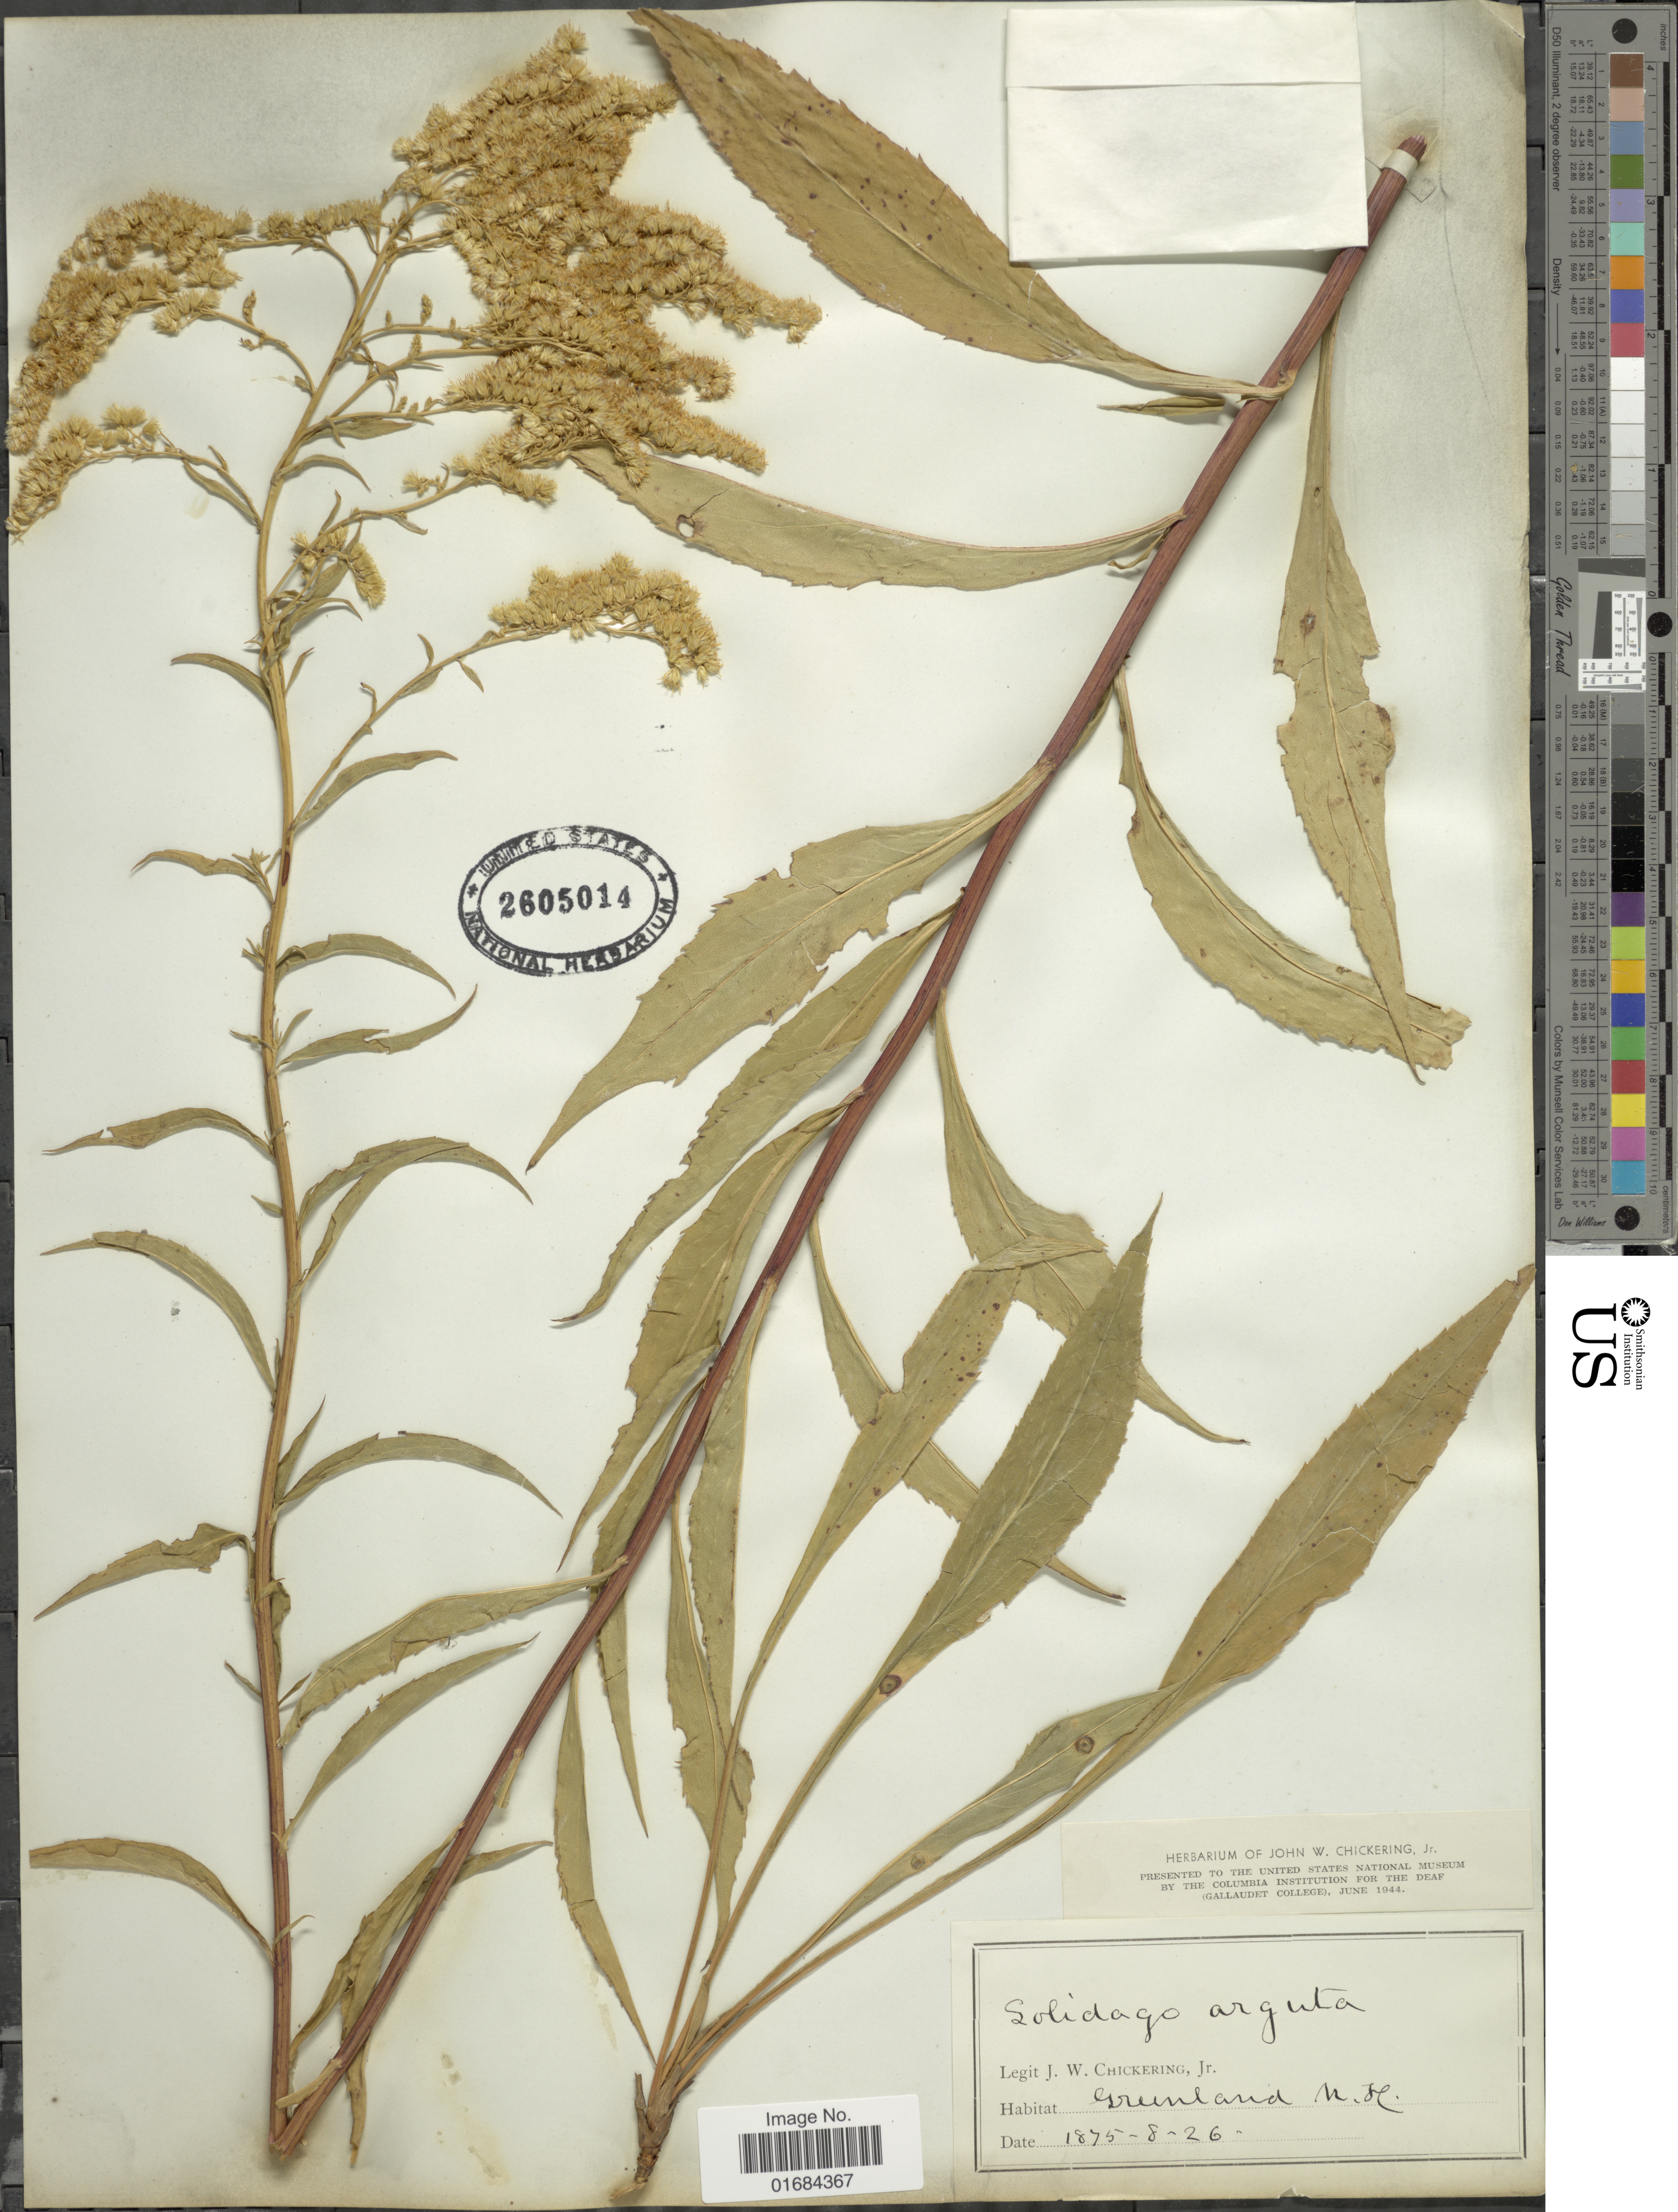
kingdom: Plantae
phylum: Tracheophyta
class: Magnoliopsida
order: Asterales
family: Asteraceae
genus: Solidago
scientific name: Solidago arguta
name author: Aiton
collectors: J. W. Chickering Jr.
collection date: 1875-08-26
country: United States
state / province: New Hampshire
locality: Grundland.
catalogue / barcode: US 2605014